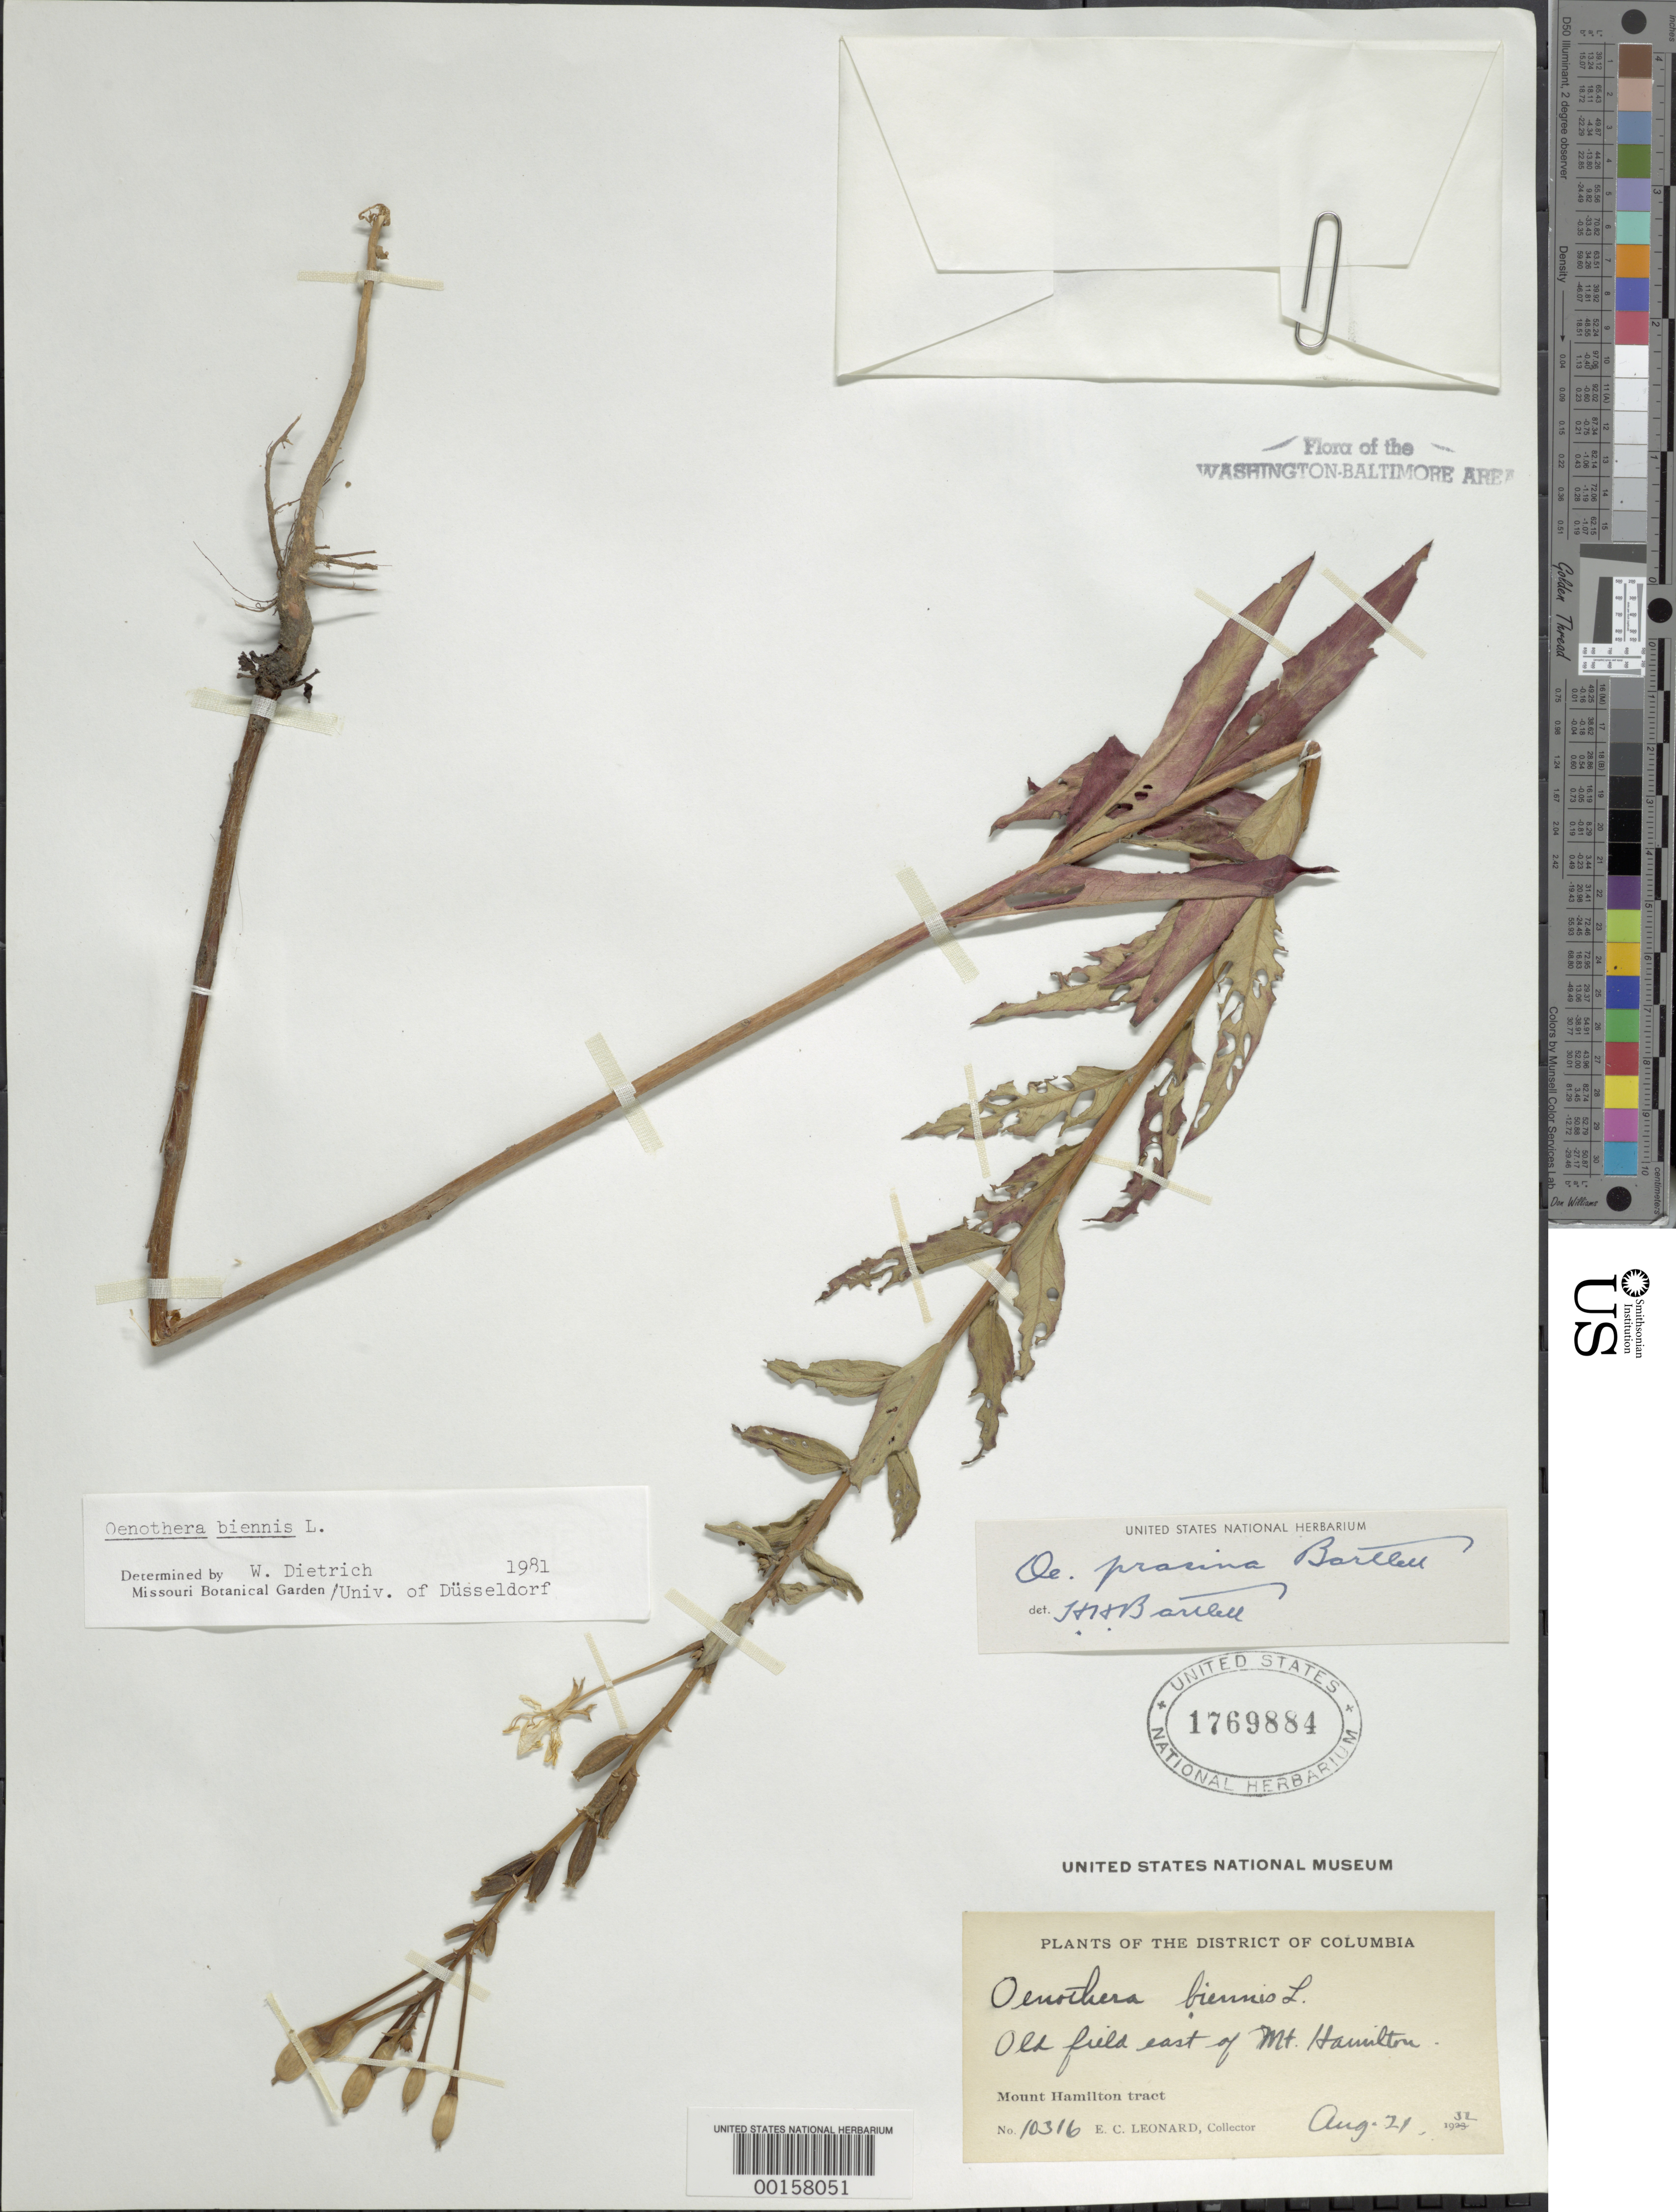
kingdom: Plantae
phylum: Tracheophyta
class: Magnoliopsida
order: Myrtales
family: Onagraceae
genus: Oenothera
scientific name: Oenothera biennis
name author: L.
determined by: Dietrich, W.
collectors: E. C. Leonard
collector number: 10316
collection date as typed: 21 Aug 1932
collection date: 1932-08-21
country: United States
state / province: District of Columbia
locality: E of Mt. Hamilton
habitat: Old field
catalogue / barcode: US 1769884